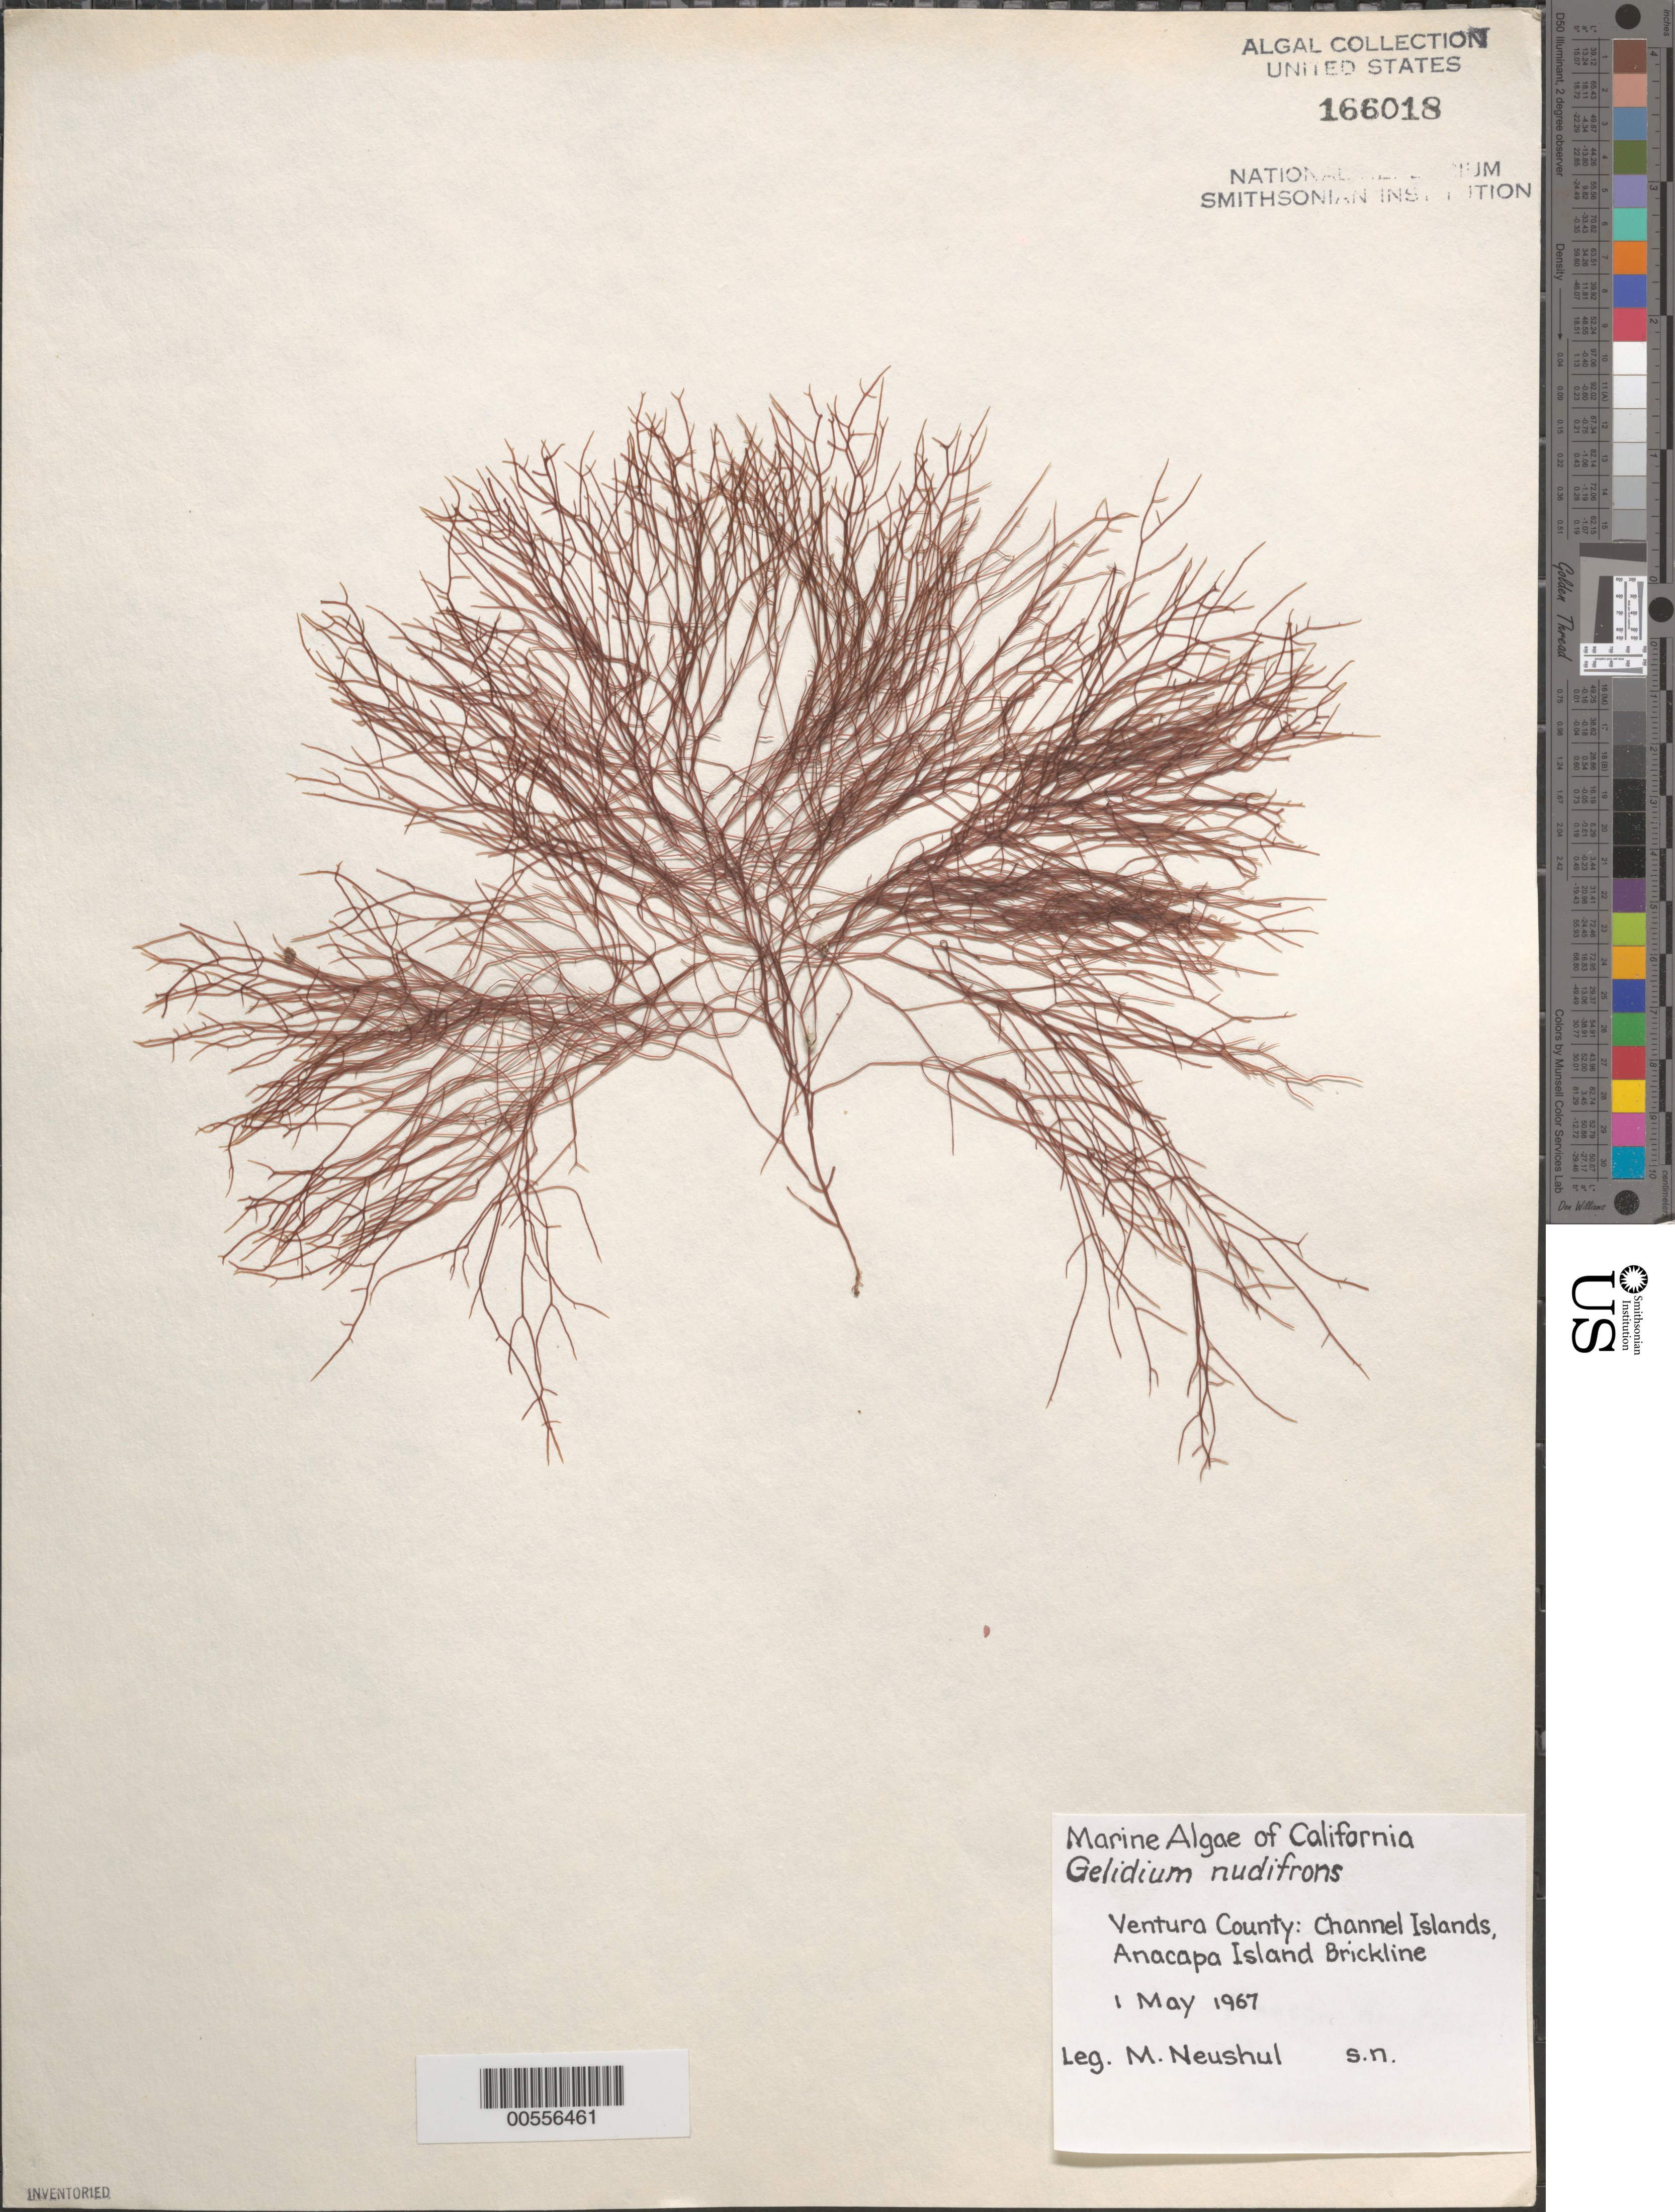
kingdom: Plantae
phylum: Rhodophyta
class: Florideophyceae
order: Gelidiales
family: Gelidiaceae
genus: Gelidium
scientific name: Gelidium nudifrons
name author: N.L. Gardner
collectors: M. Neushul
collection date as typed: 01 May 1967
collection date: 1967-05-01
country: United States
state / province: California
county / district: Ventura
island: Anacapa Island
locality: Brickline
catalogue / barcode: US 166018